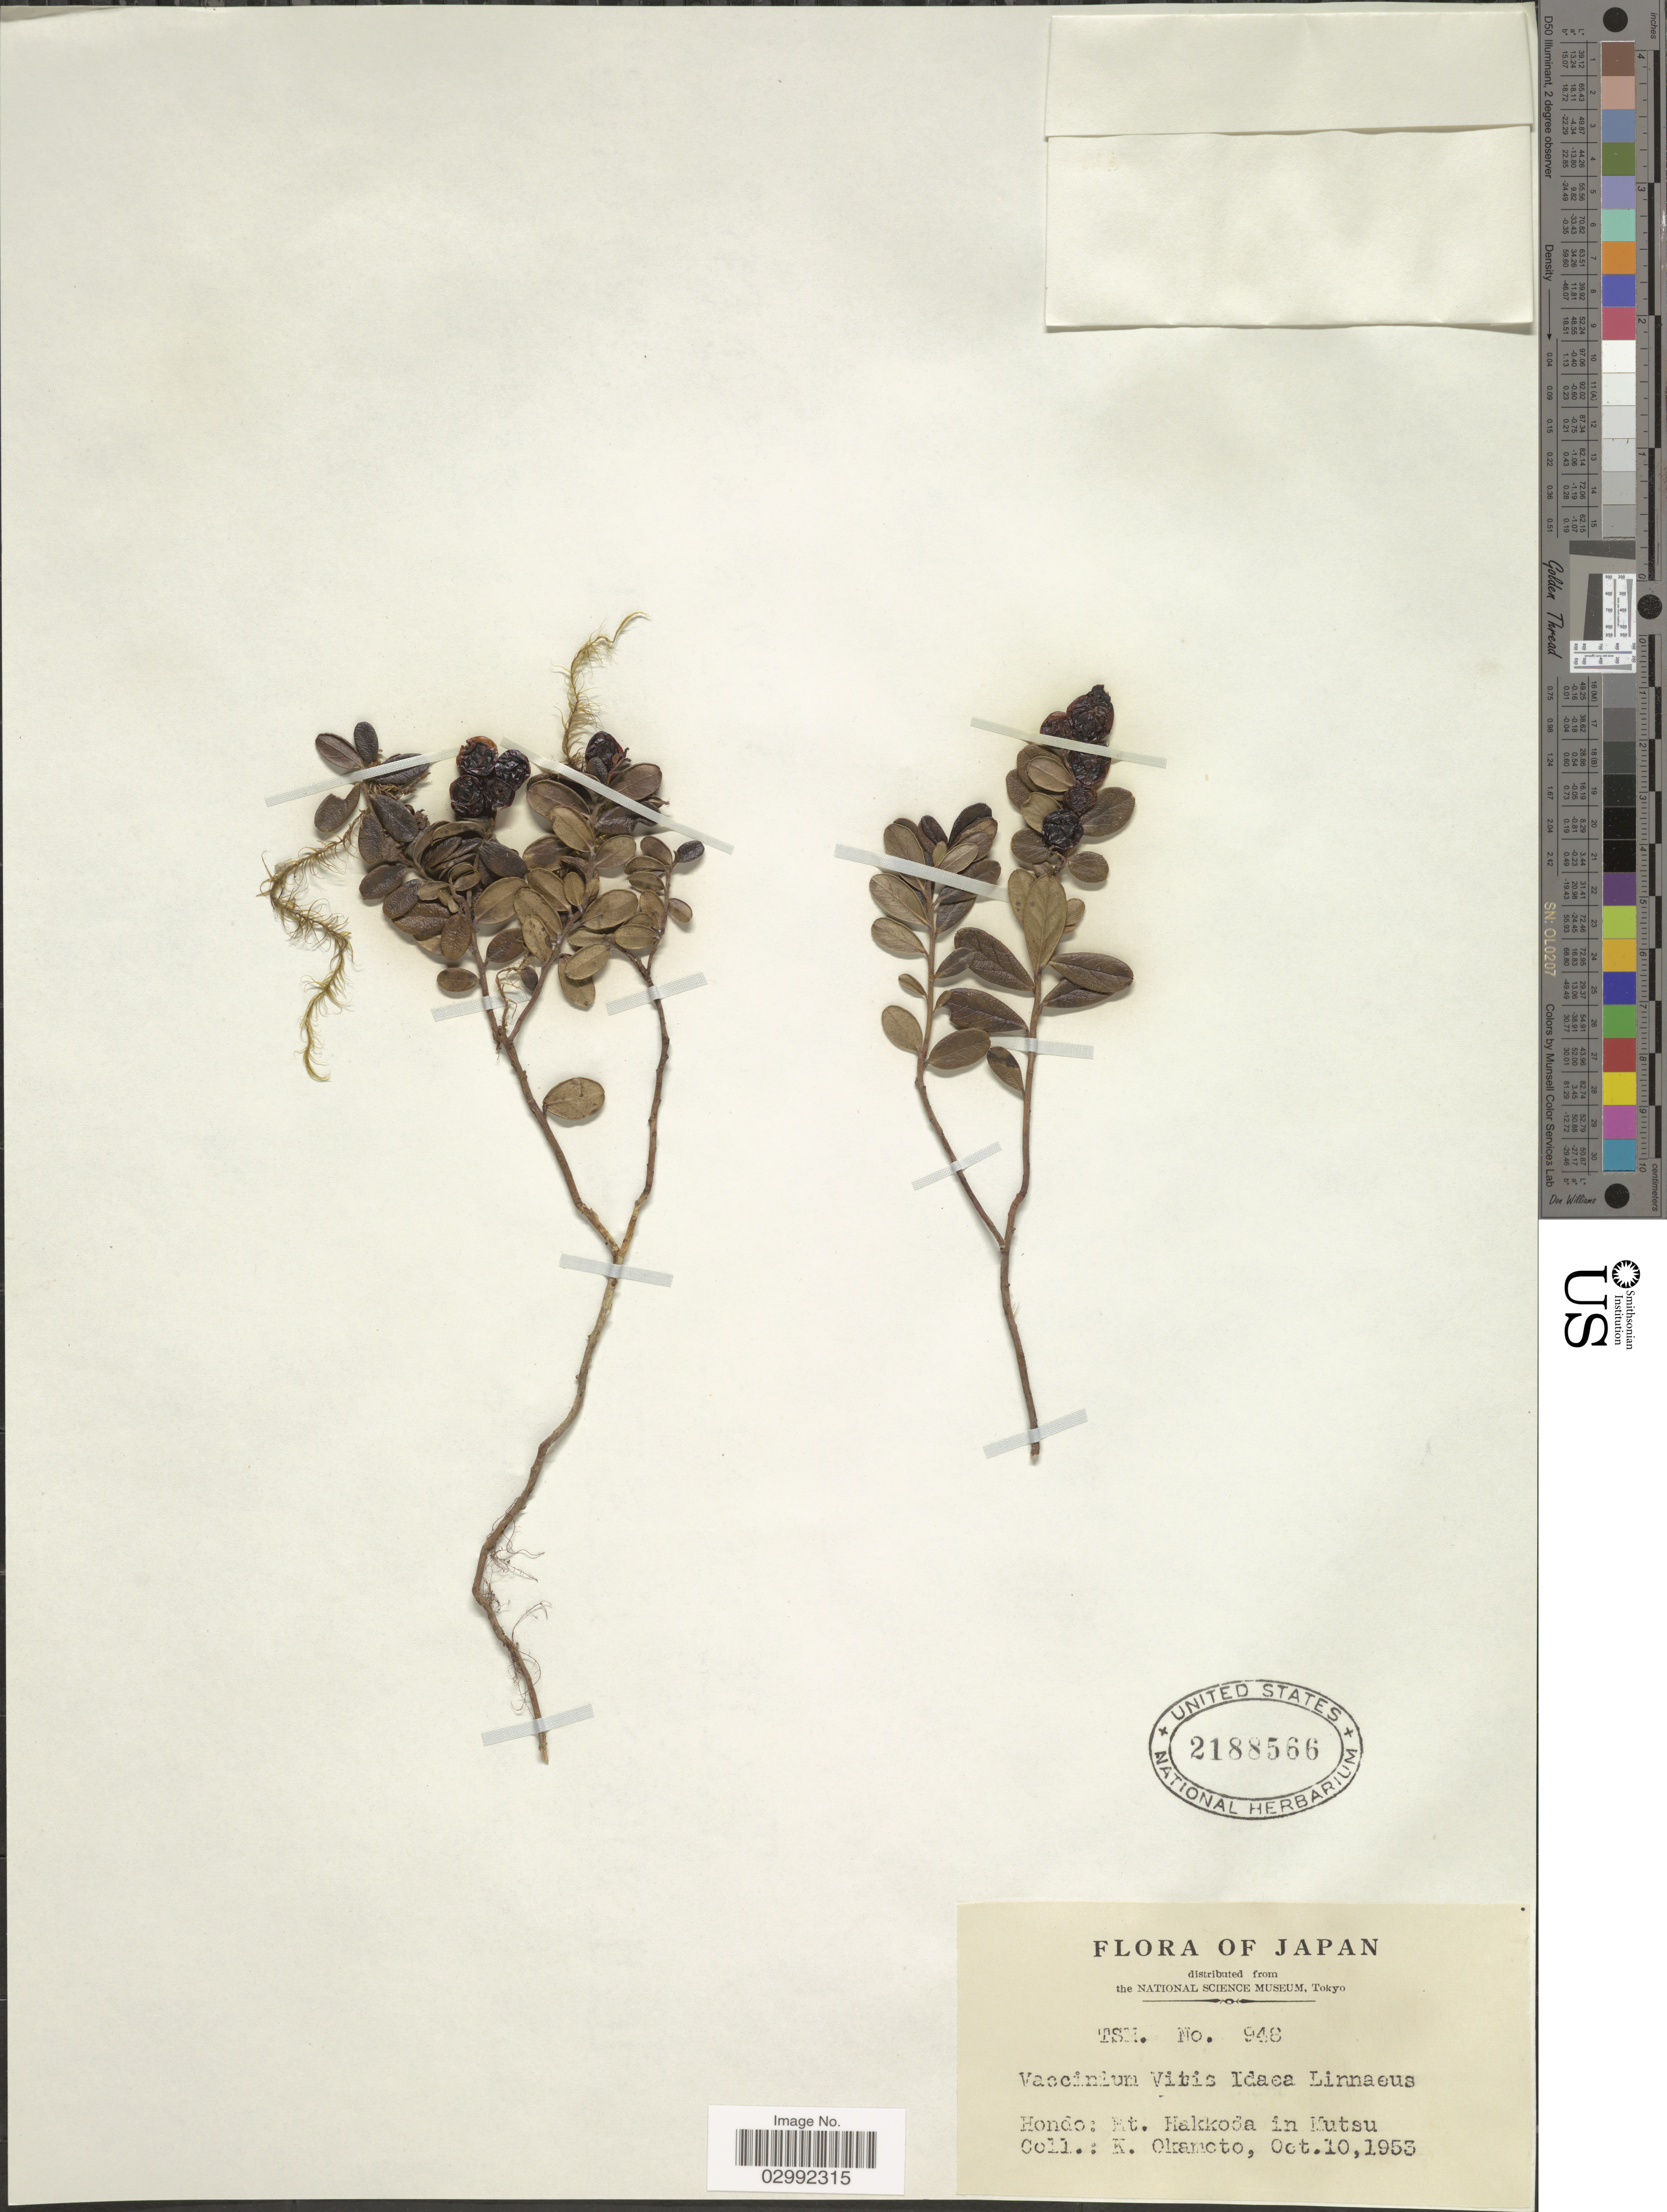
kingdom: Plantae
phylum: Tracheophyta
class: Magnoliopsida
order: Ericales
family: Ericaceae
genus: Vaccinium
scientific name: Vaccinium vitis-idaea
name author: L.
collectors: K. Okamoto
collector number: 948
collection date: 1953-10-10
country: Japan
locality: Hondo: Mt. Hakkoda in Mutsu.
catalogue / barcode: US 2188566